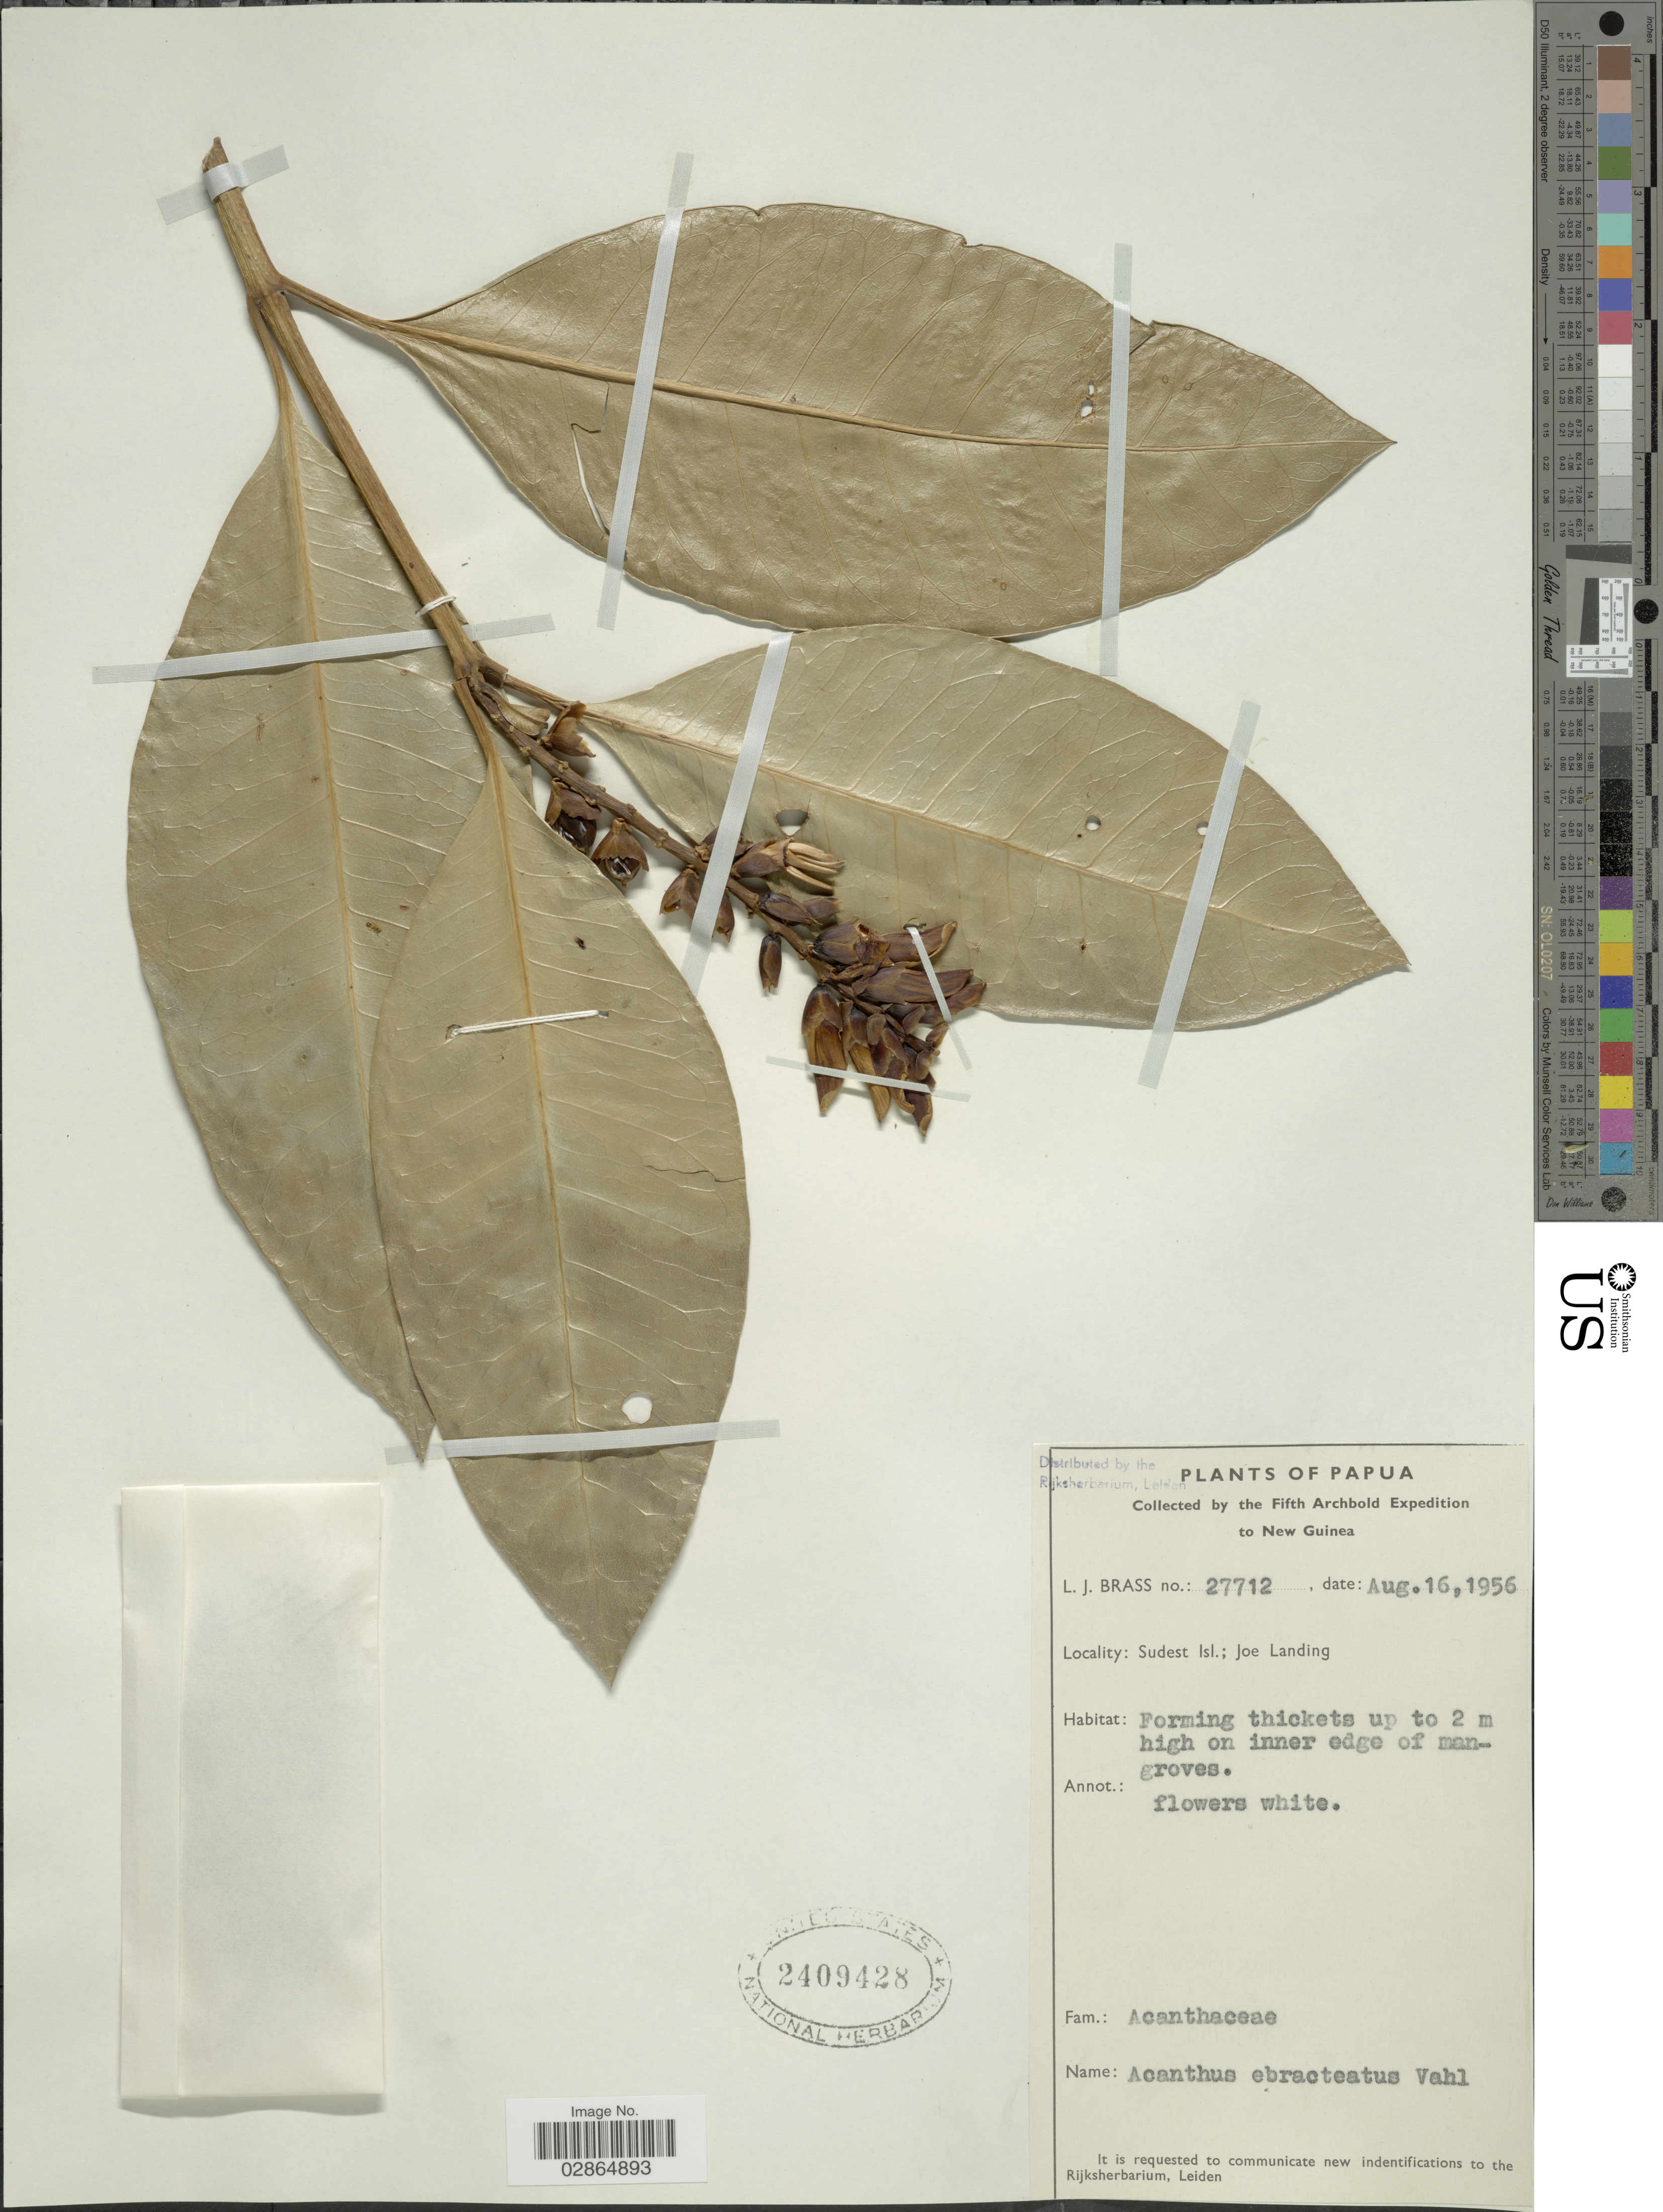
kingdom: Plantae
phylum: Tracheophyta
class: Magnoliopsida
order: Lamiales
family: Acanthaceae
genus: Acanthus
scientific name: Acanthus ebracteatus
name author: Vahl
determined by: Wagner, W. L., (BOT), Smithsonian Institution - National Museum of Natural History (UNITED STATES)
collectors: L. J. Brass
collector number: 27712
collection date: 1956-08-16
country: Papua New Guinea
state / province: Milne Bay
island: Sudest [Tagula]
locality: Sudest Isl.: Joe Landing, Papua. New Guinea.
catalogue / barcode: US 2409428